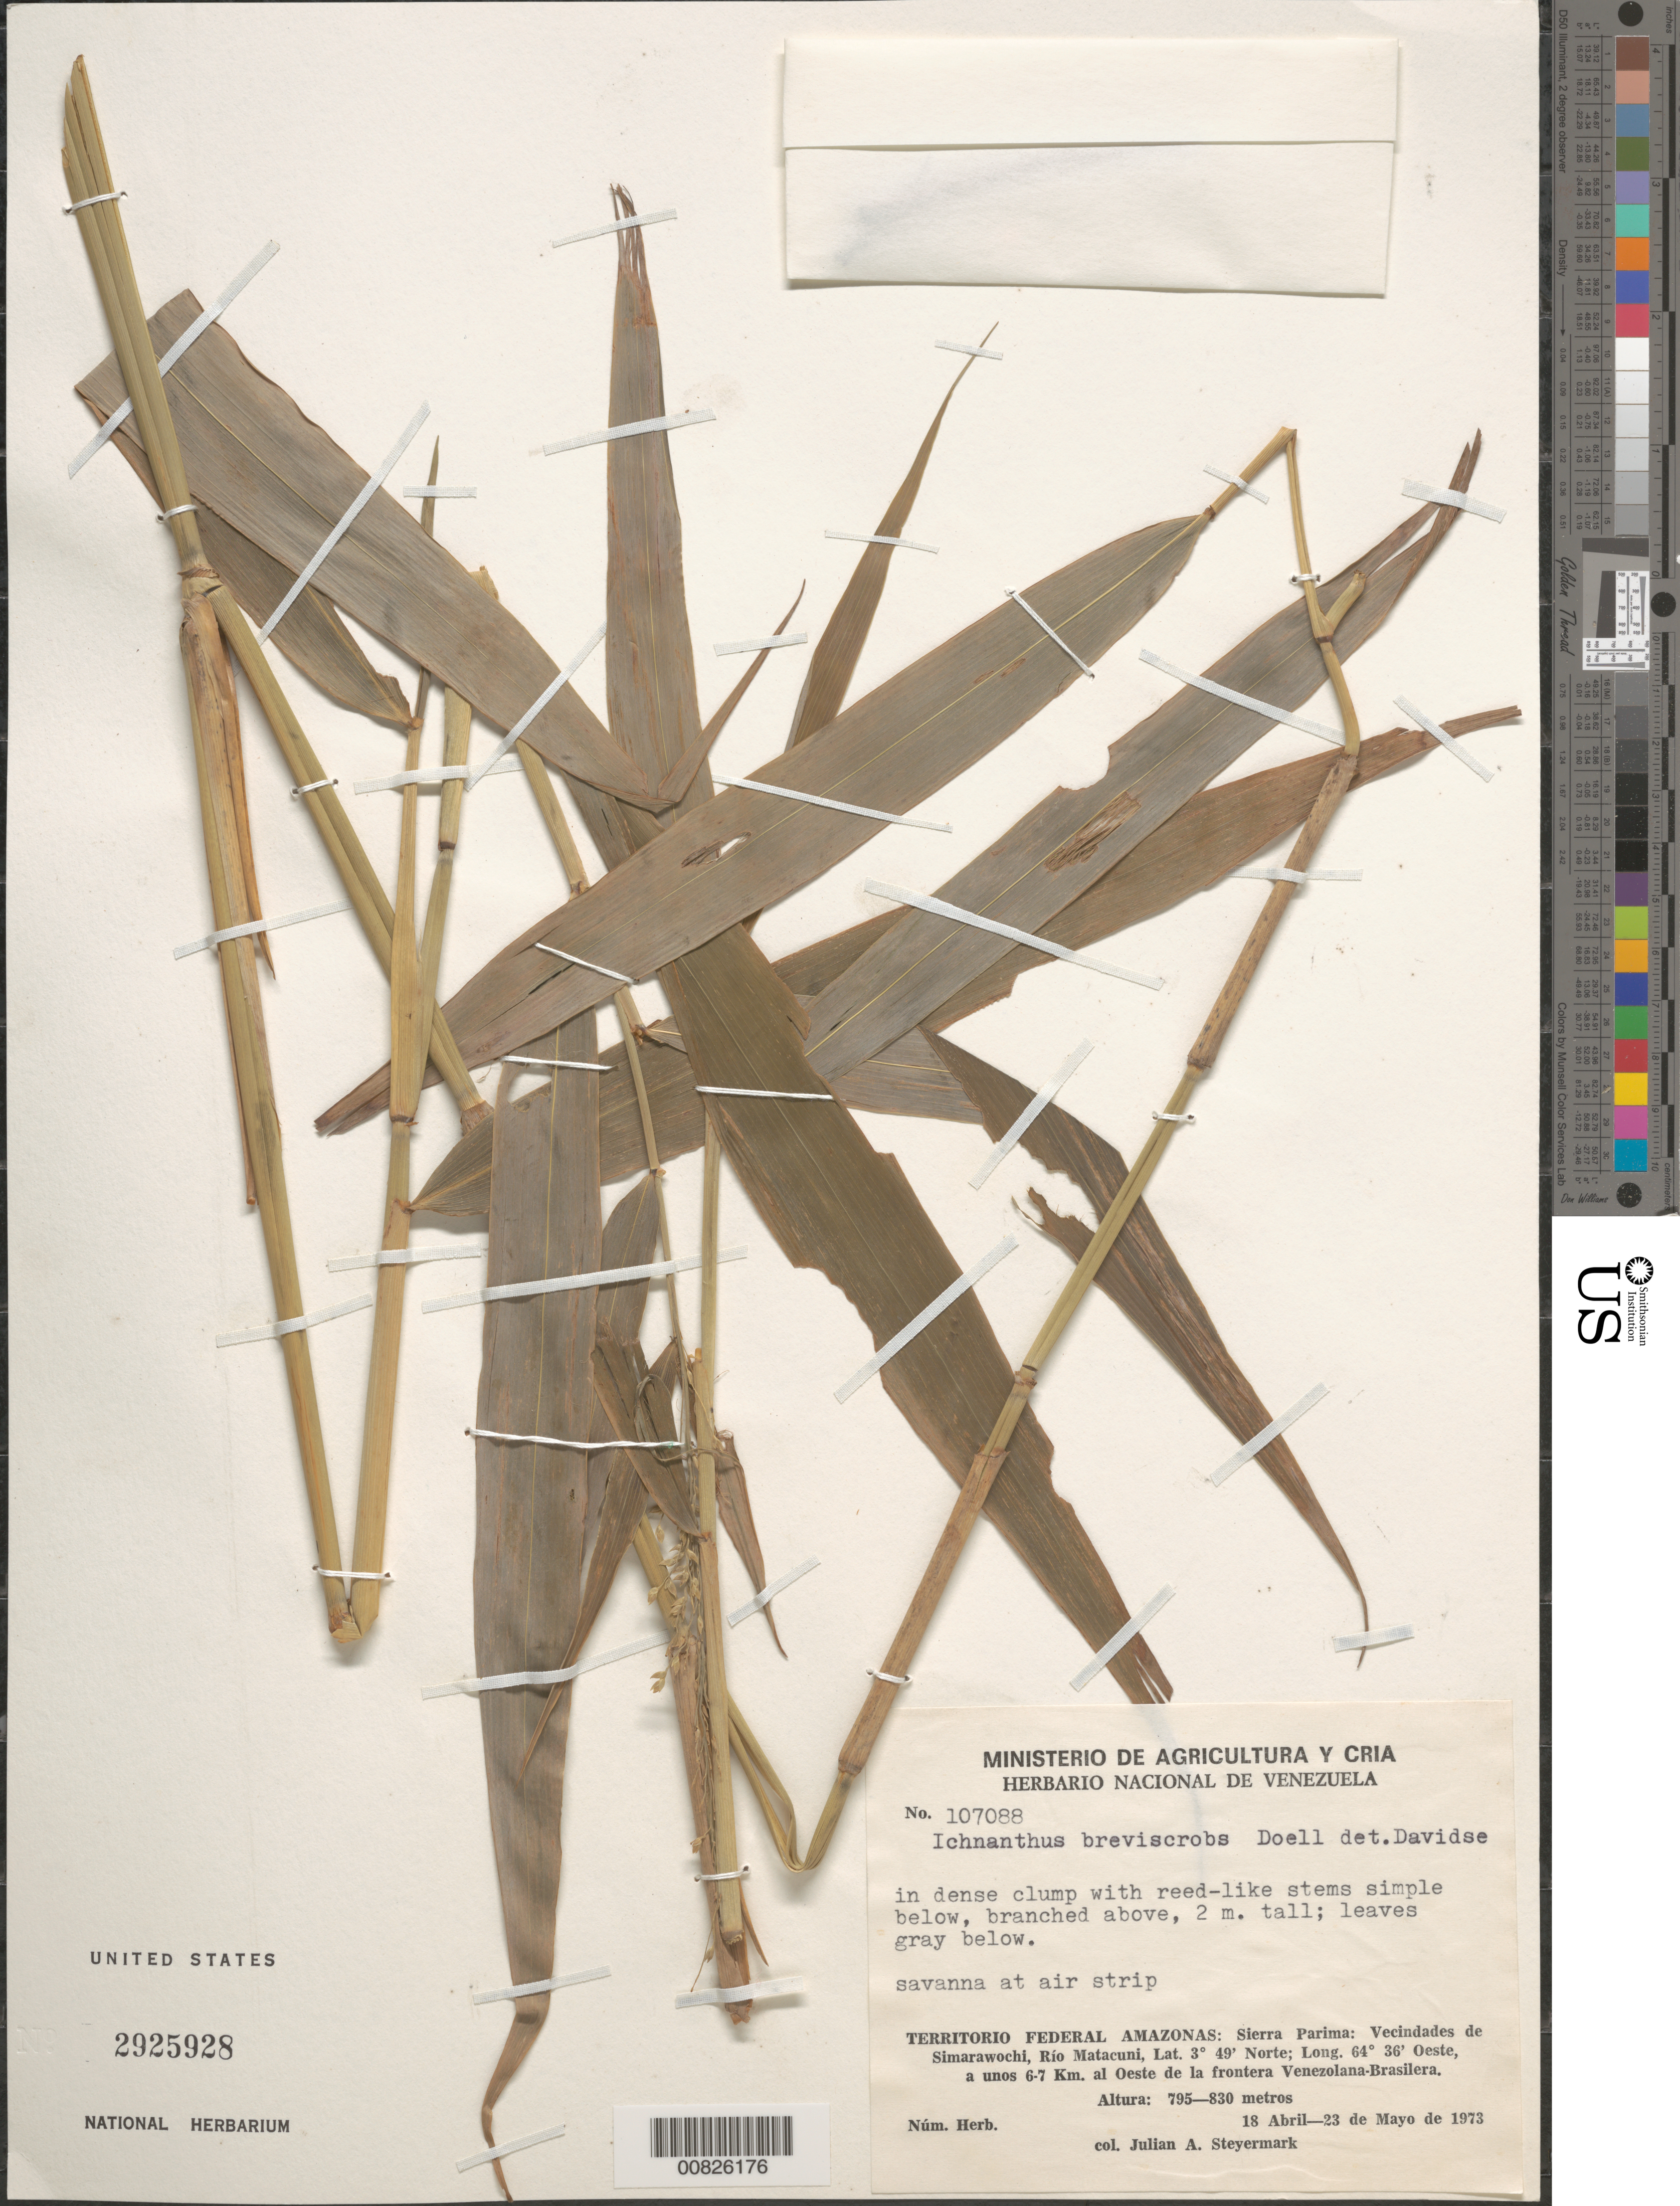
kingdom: Plantae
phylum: Tracheophyta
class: Liliopsida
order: Poales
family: Poaceae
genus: Ichnanthus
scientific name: Ichnanthus breviscrobs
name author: Döll in Mart.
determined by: Davidse, Gerrit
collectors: J. Steyermark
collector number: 107088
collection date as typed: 18-Apr-73 to 23-May-73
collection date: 1973-04-18/1973-05-23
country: Venezuela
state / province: Amazonas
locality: Sierra Parima; vec de Simarawochi, Río Matacuni, a unos 6-7 km al oeste de la frontera Venezolana-Brasilera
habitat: Savanna at air strip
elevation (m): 795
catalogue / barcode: US 2925928